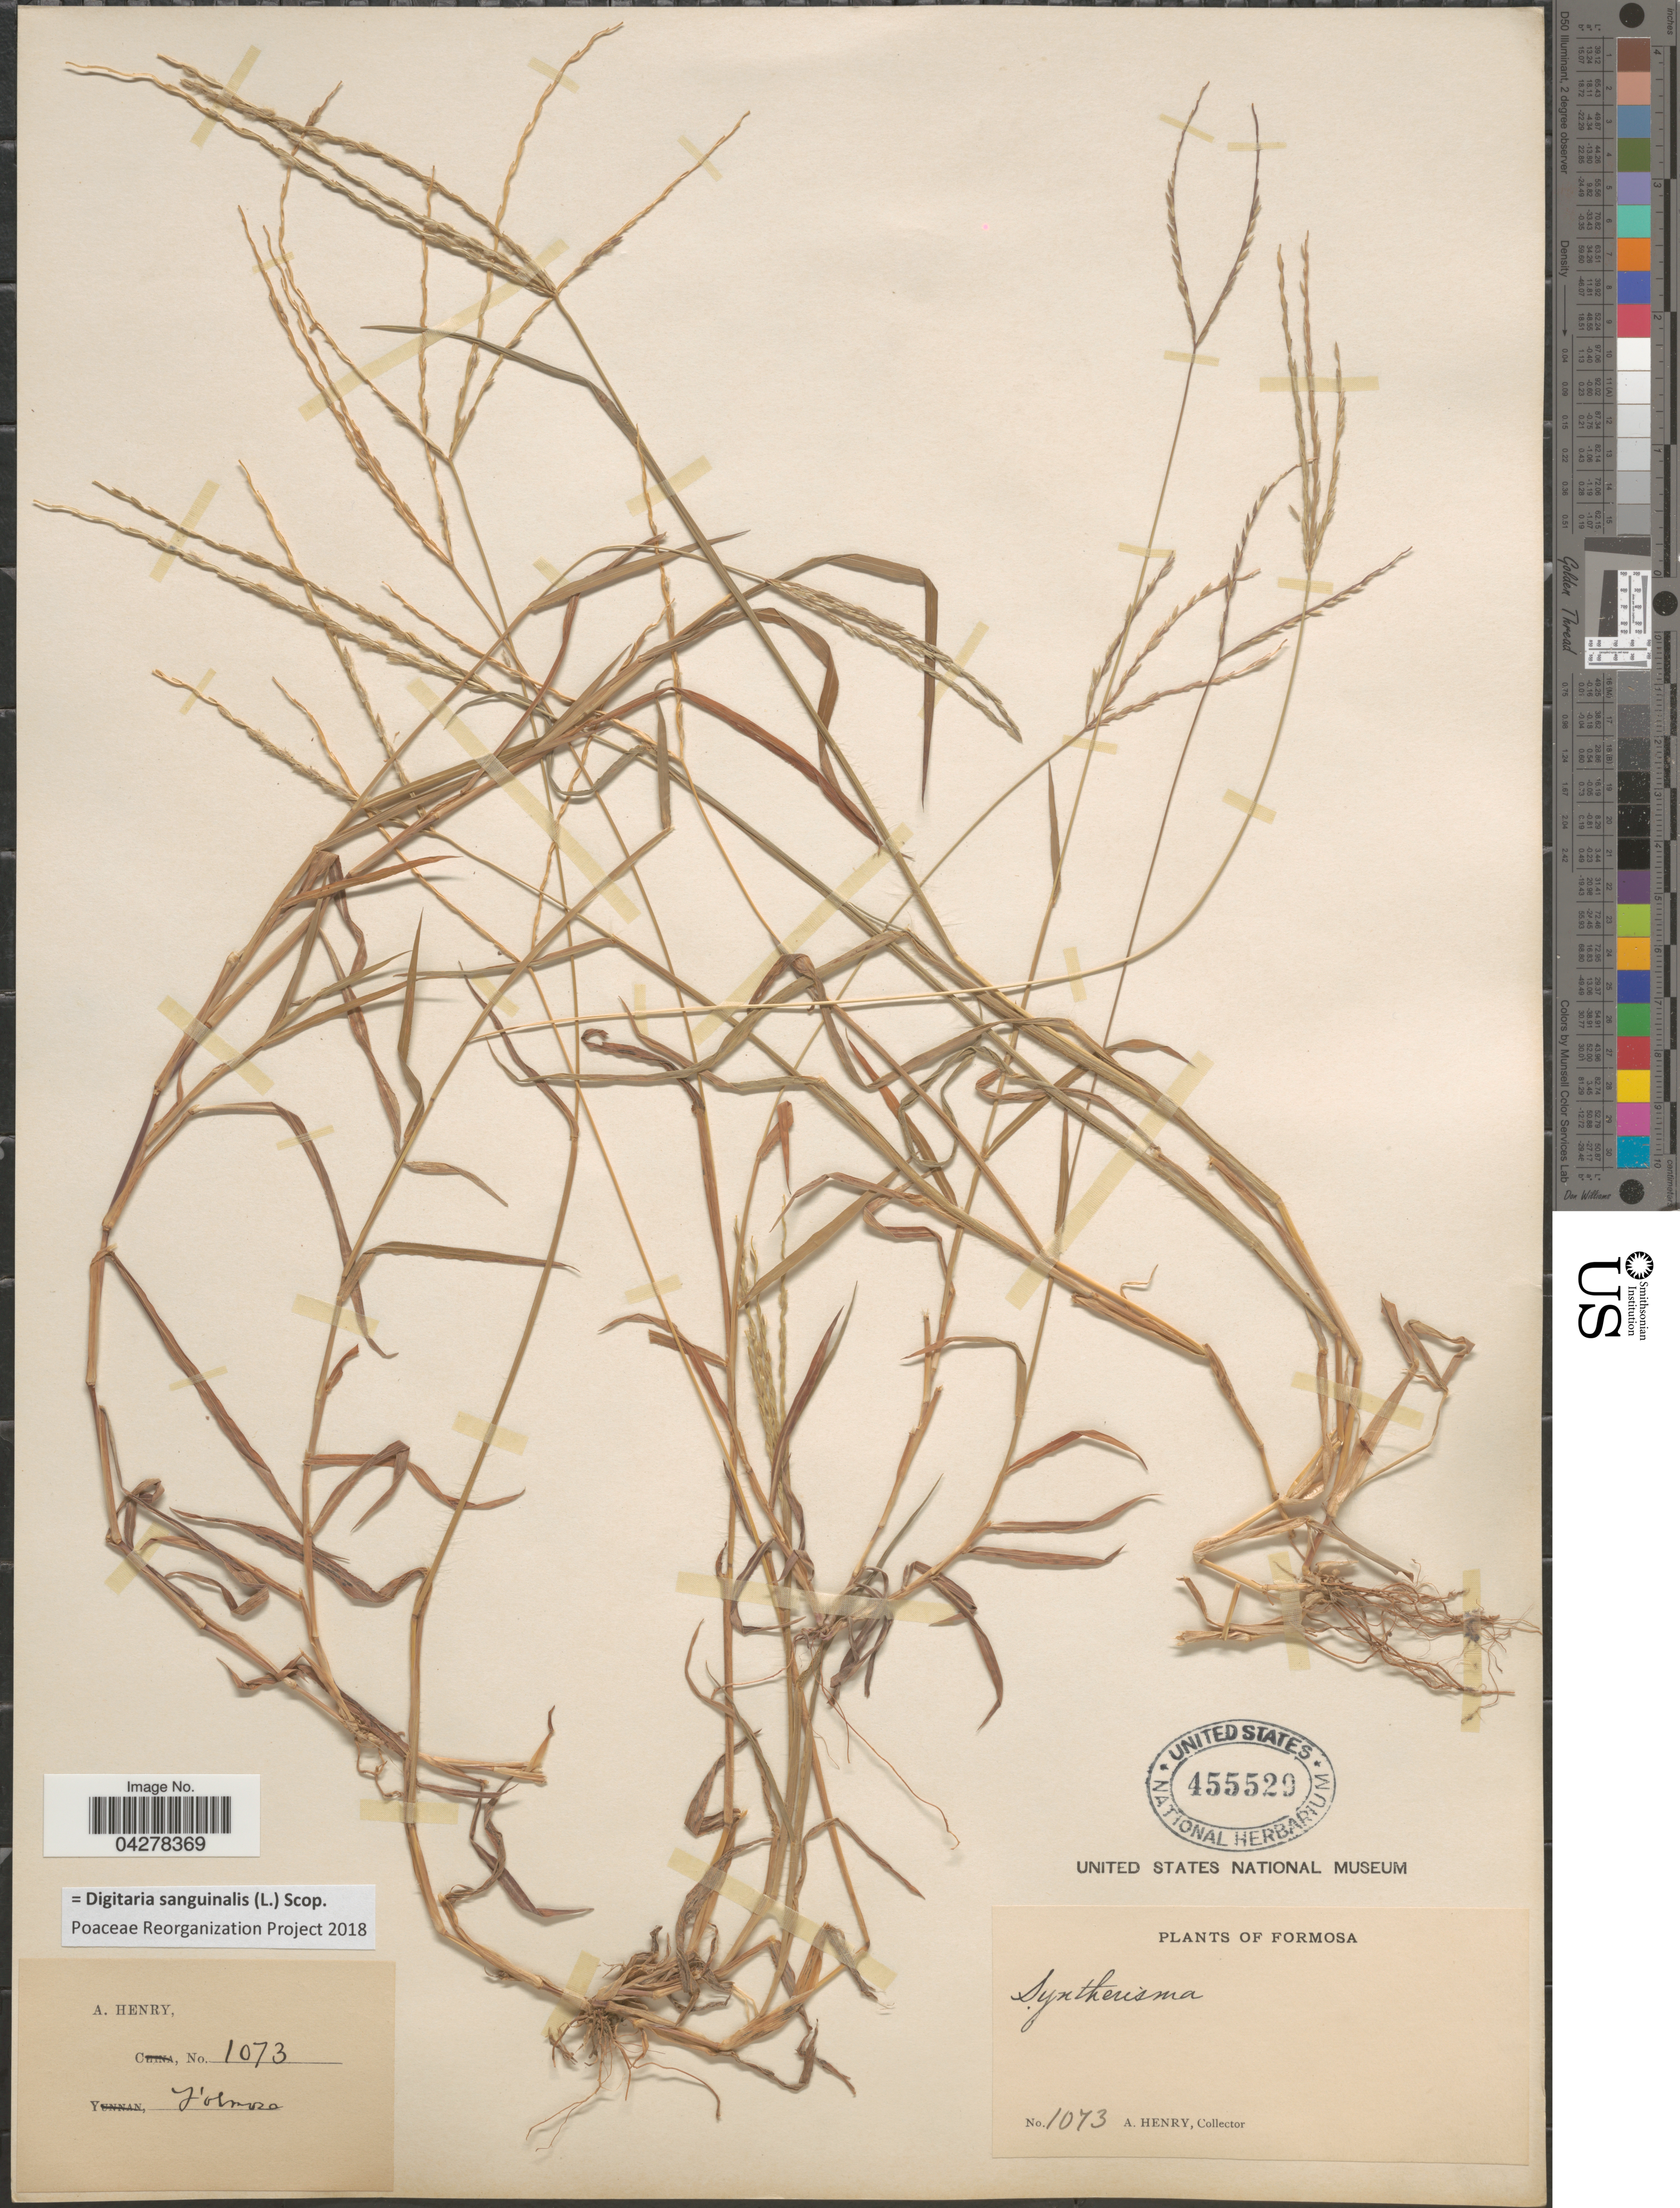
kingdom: Plantae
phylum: Tracheophyta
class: Liliopsida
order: Poales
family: Poaceae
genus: Digitaria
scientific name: Digitaria sanguinalis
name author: (L.) Scop.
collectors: A. Henry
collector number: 1073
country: Taiwan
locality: Formosa.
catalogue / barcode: US 455529